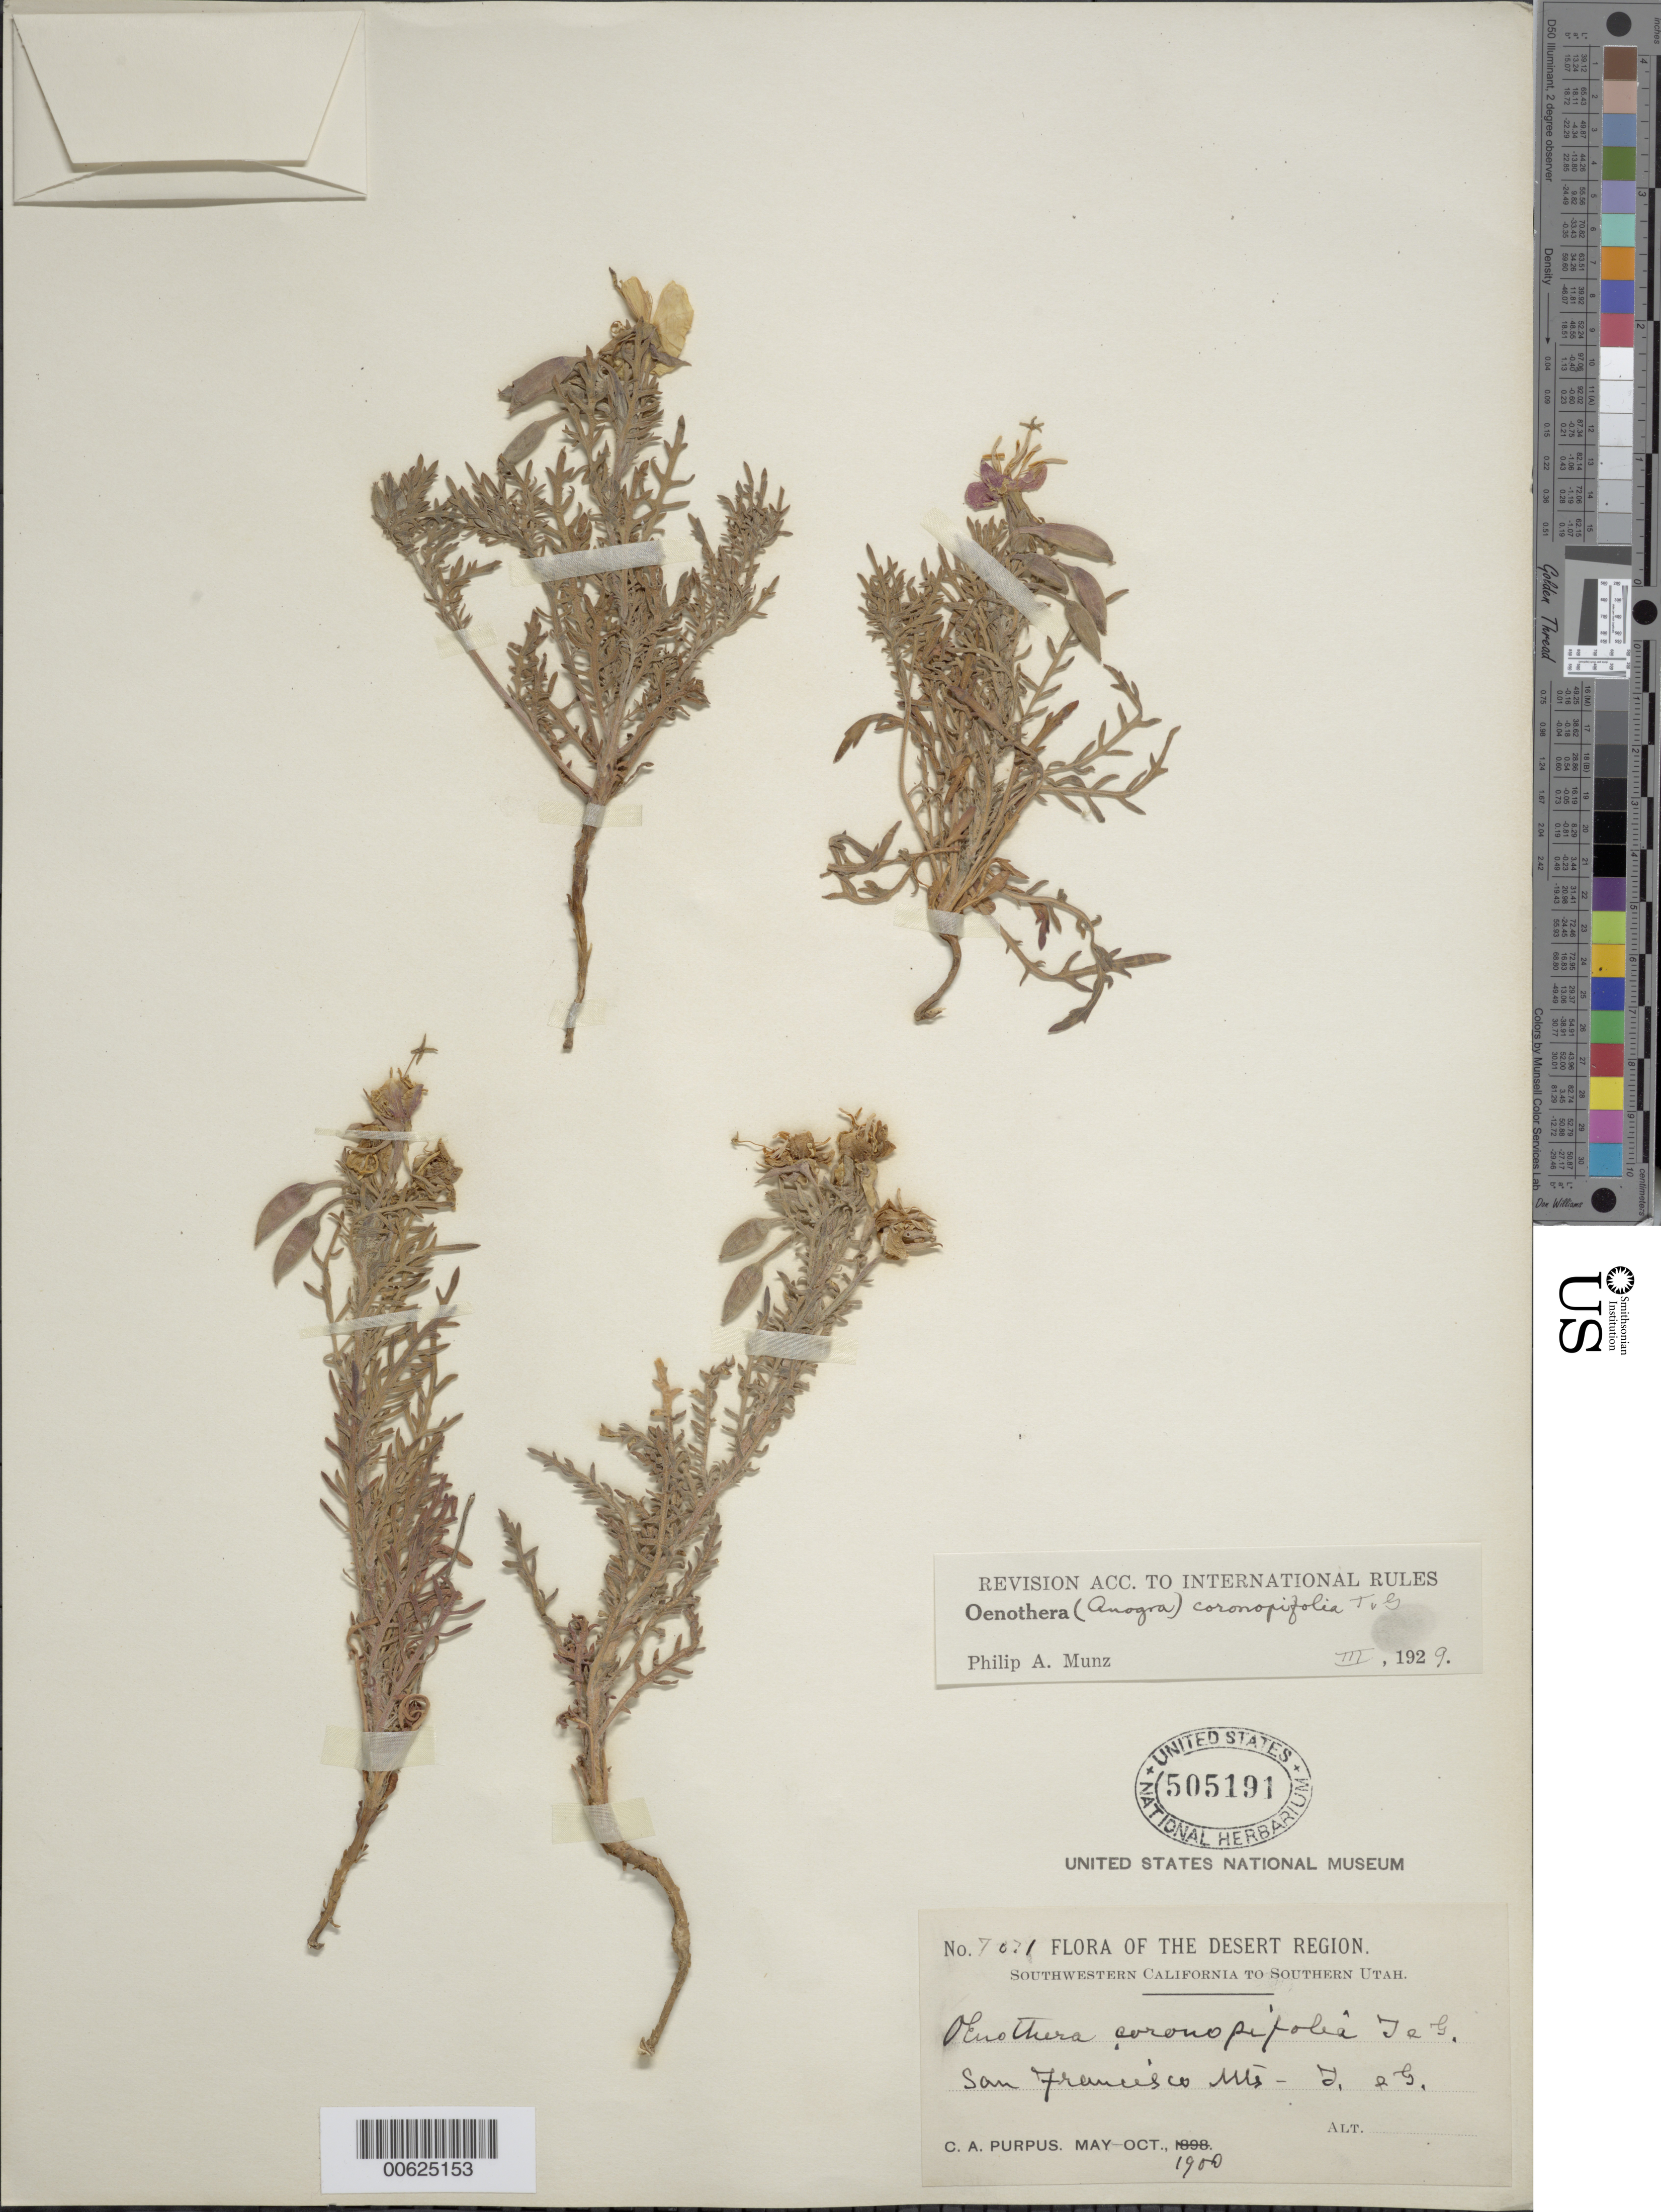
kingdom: Plantae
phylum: Tracheophyta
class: Magnoliopsida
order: Myrtales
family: Onagraceae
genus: Oenothera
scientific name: Oenothera coronopifolia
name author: Torr. & A. Gray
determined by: Munz, Philip A.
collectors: C. A. Purpus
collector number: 7071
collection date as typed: May 1900 to -- Oct 1900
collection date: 1900-05/1900-10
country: United States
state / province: California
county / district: San Francisco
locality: San Francisco Mts.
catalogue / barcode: US 505191